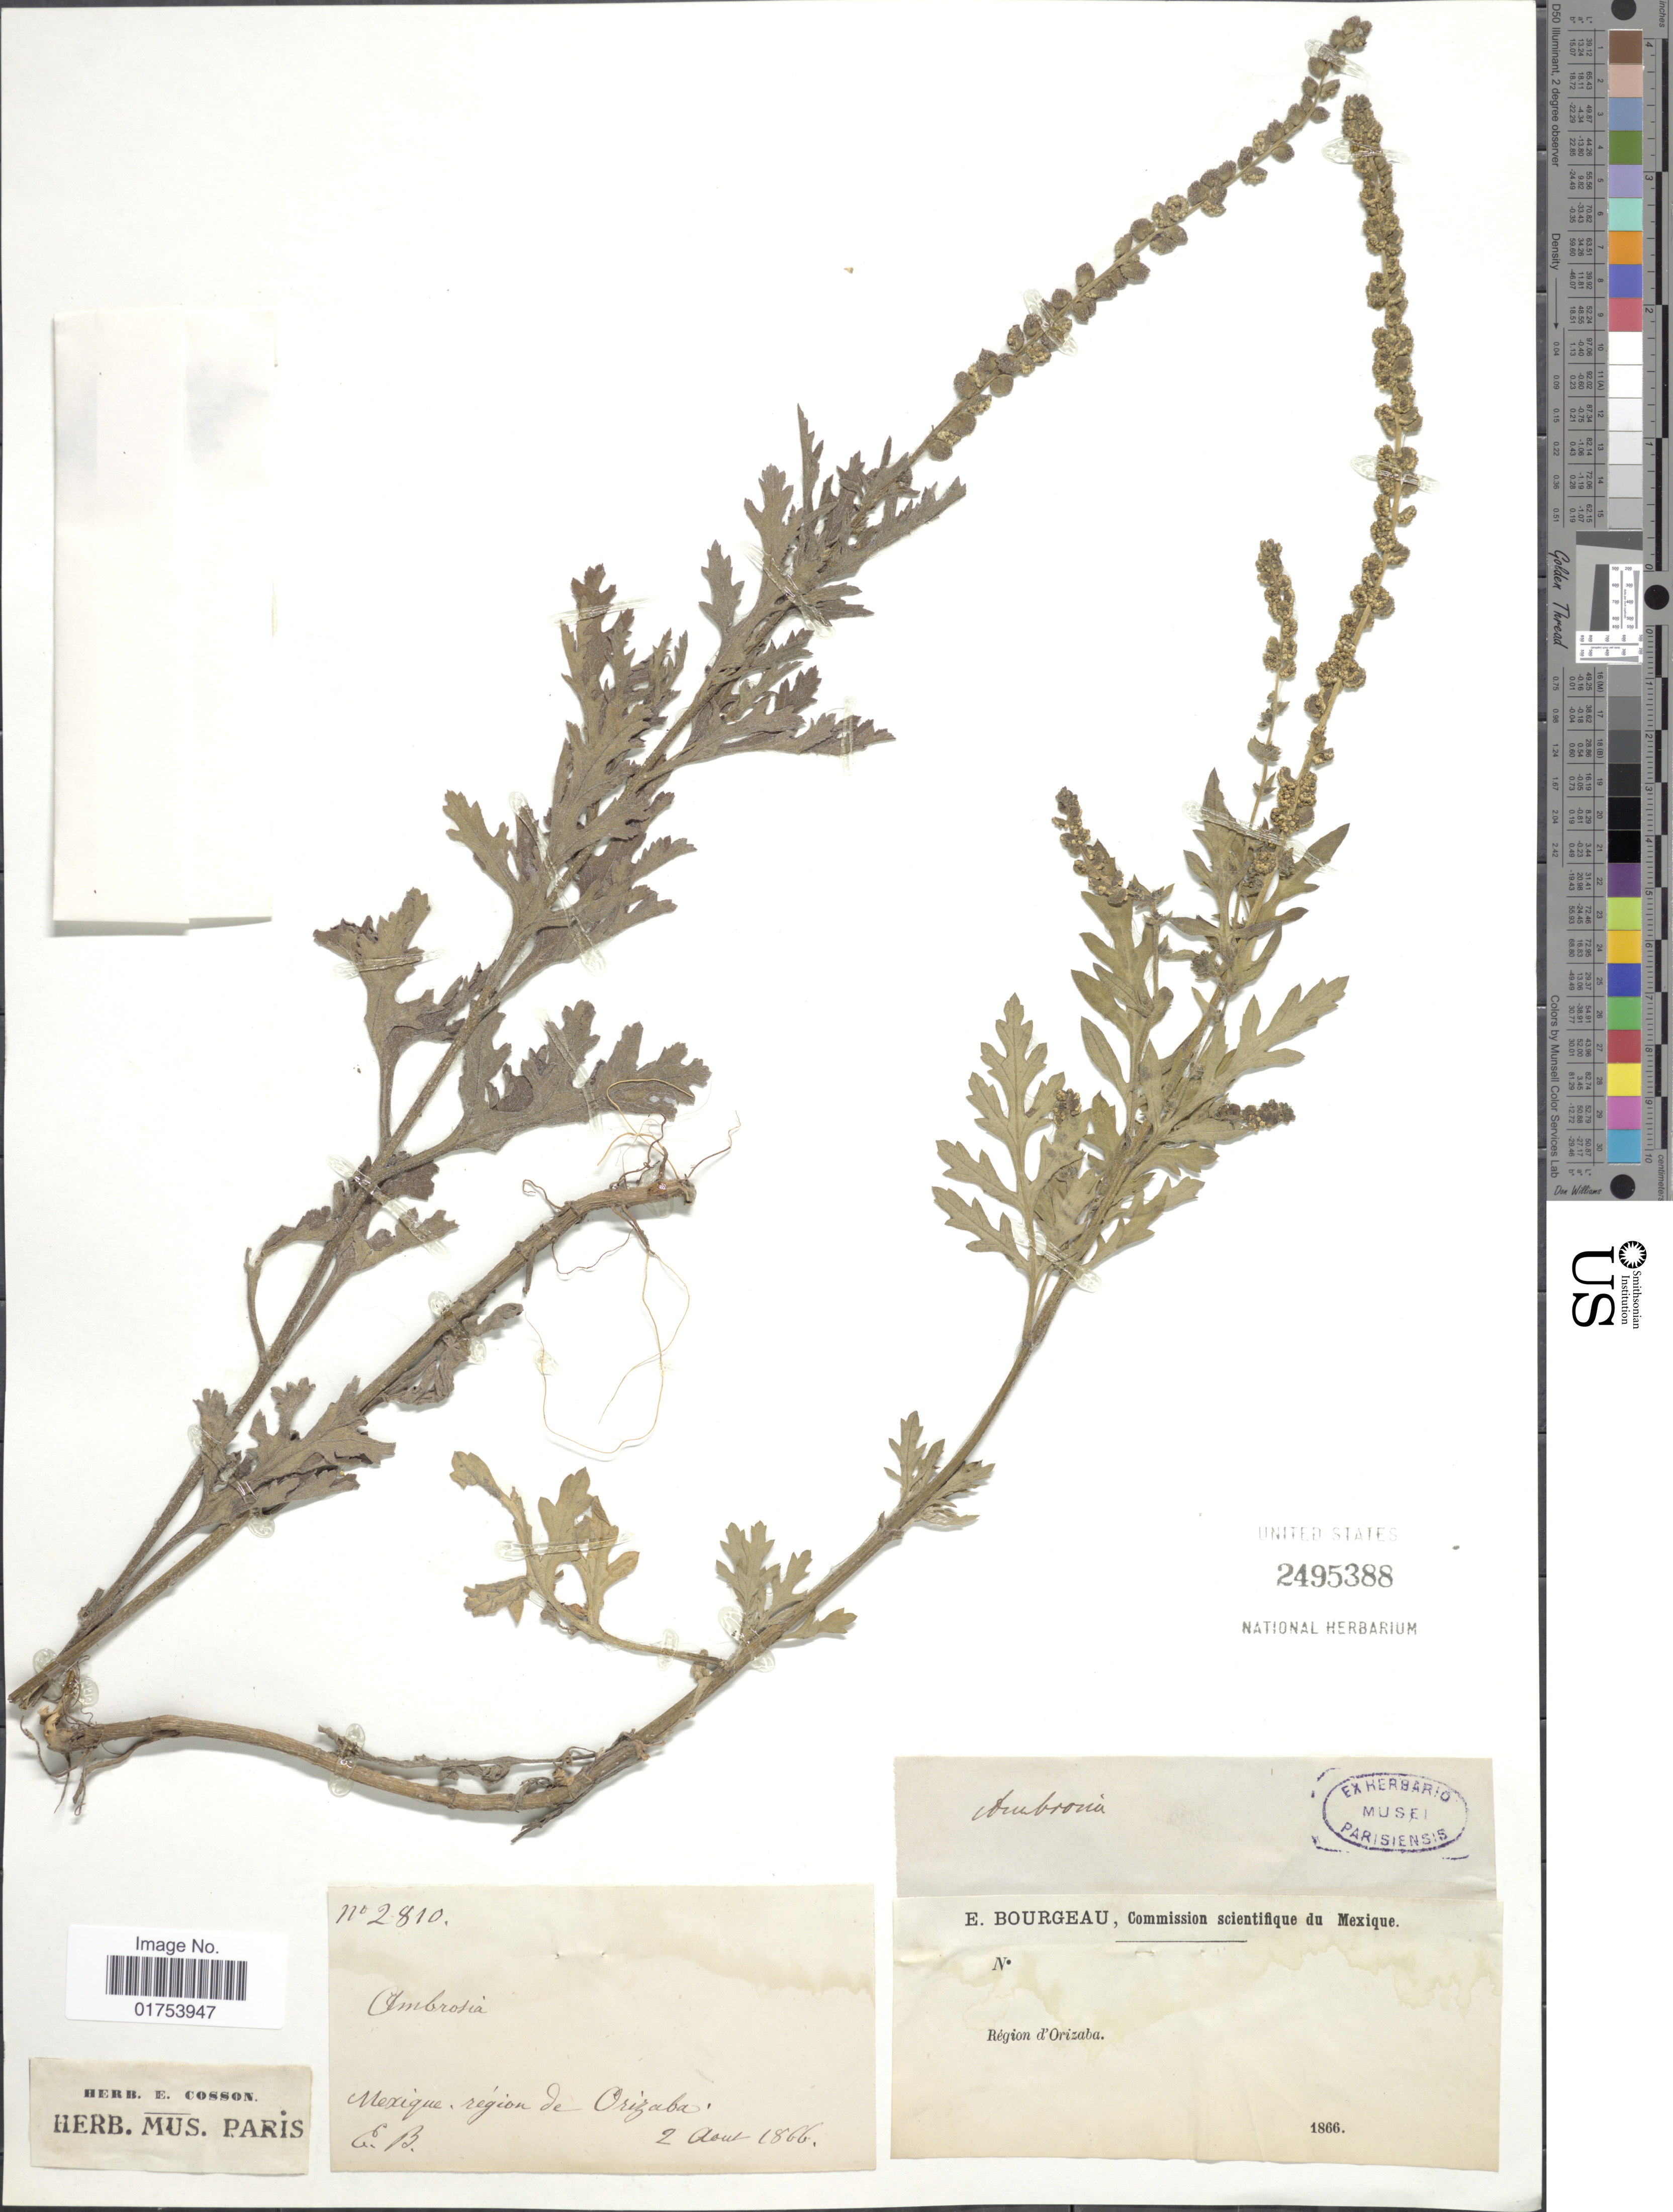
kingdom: Plantae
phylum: Tracheophyta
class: Magnoliopsida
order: Asterales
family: Asteraceae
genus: Ambrosia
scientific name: Ambrosia sp.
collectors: E. Bourgeau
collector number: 2810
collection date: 1866-08-02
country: Mexico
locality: Region de Orizaba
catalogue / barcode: US 2495388